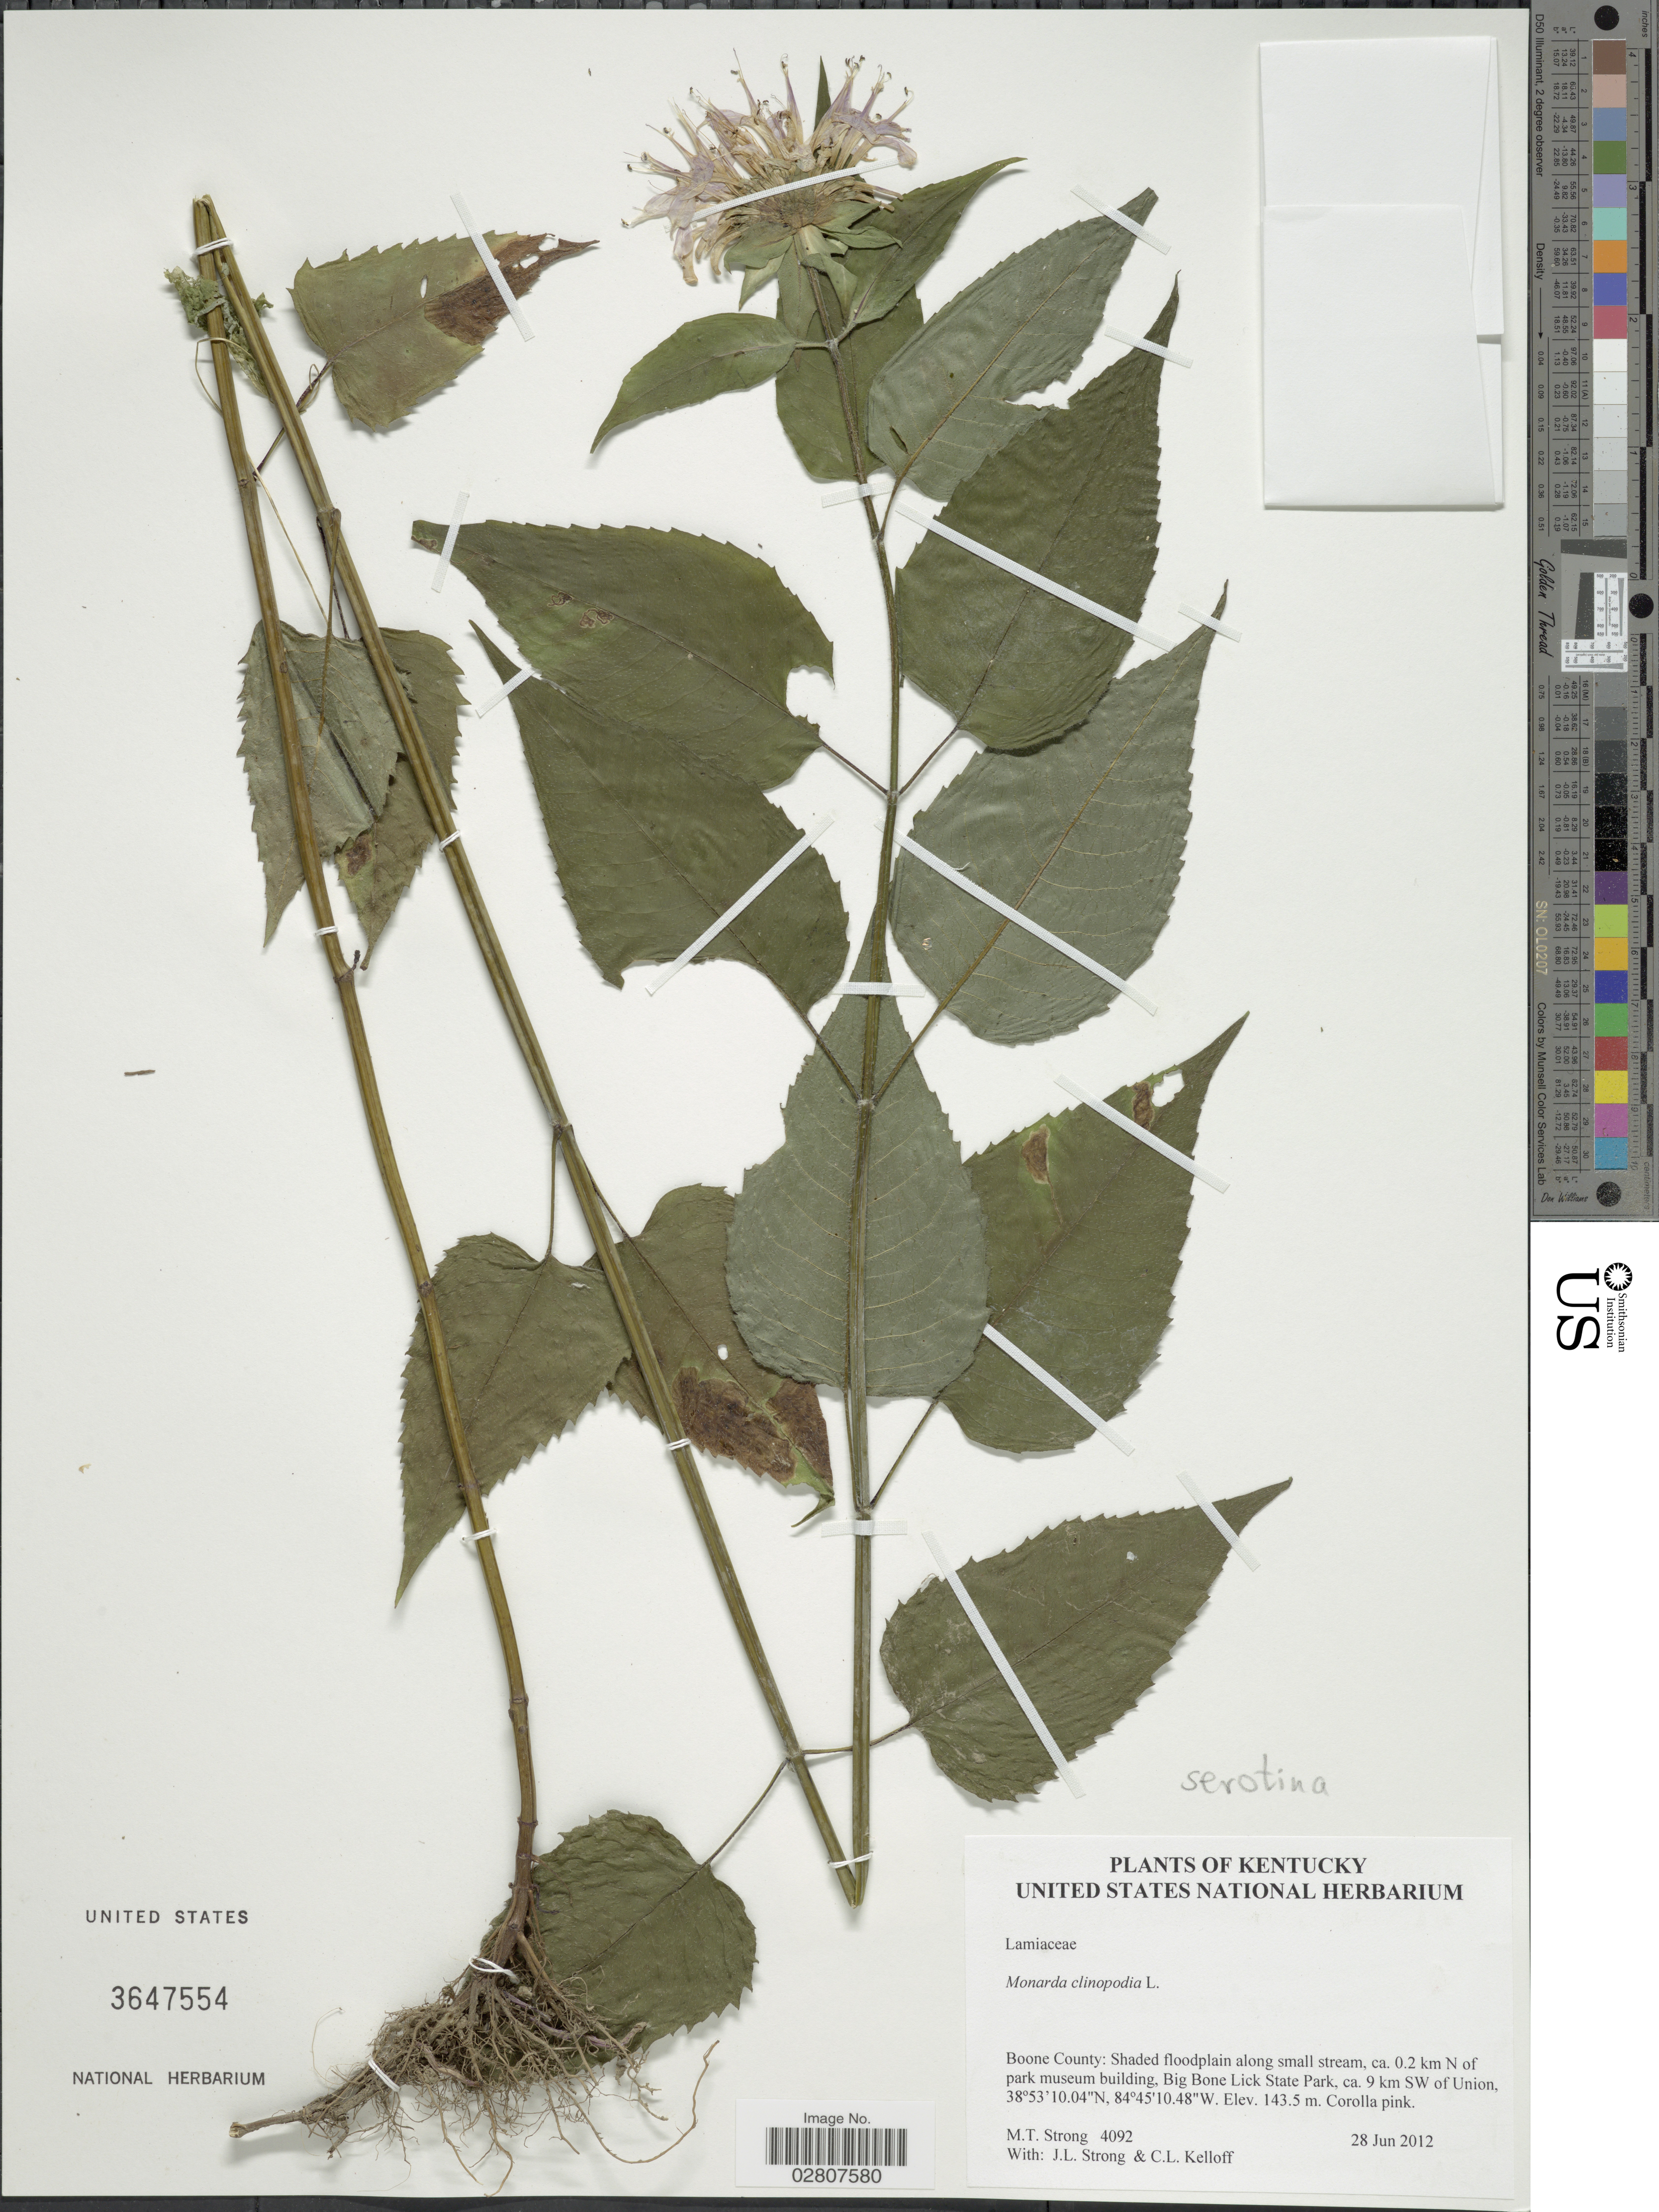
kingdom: Plantae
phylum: Tracheophyta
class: Magnoliopsida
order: Lamiales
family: Lamiaceae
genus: Monarda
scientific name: Monarda clinopodia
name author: L.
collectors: M. T. Strong, J. L. Strong & C. L. Kelloff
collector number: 4092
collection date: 2012-06-28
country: United States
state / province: Kentucky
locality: Boone County: Shaded floodplain along small stream, ca. 0.2 km N of park museum building, Big Bone Lick State Park, ca. 9 km SW of Union.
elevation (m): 143.5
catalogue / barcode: US 3647554